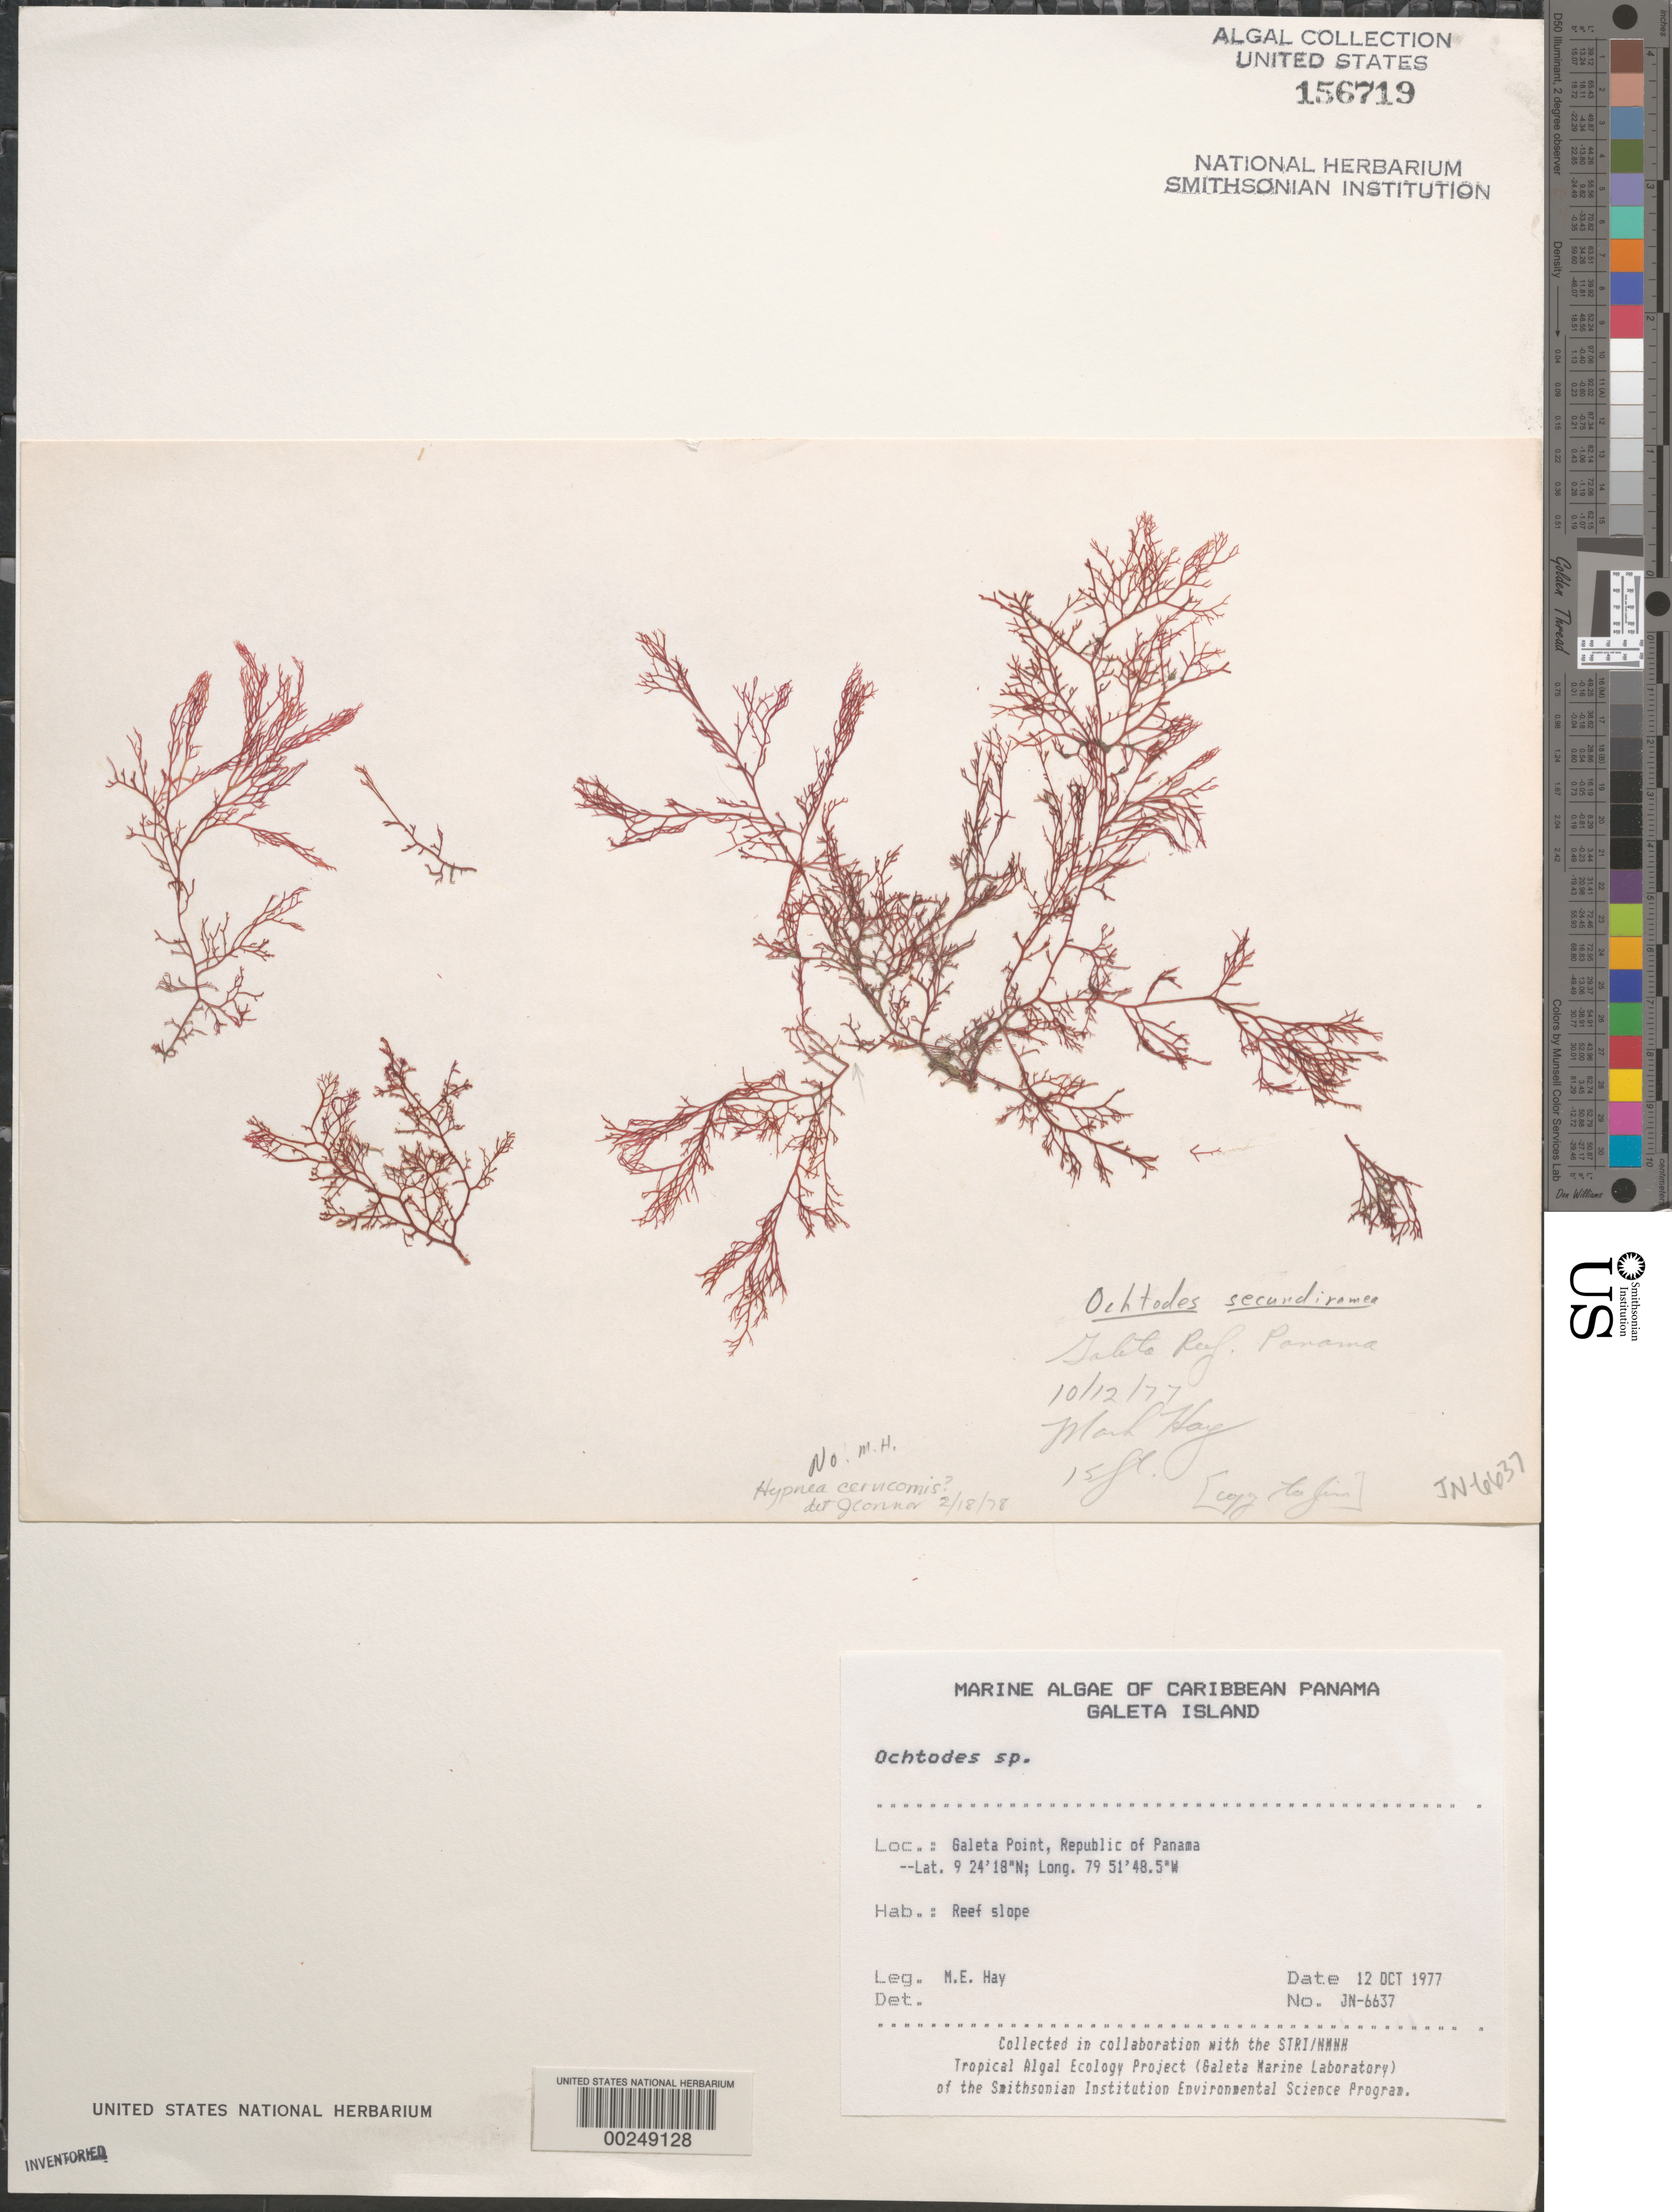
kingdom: Plantae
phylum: Rhodophyta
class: Florideophyceae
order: Gigartinales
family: Rhizophyllidaceae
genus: Ochtodes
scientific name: Ochtodes sp.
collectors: M. E. Hay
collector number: JN-6637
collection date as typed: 12 Oct 1977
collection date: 1977-10-12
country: Panama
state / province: Colón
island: Galeta Island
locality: Galeta Point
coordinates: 9 24' 18" N, 79 51' 48.5" W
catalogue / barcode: US 156719